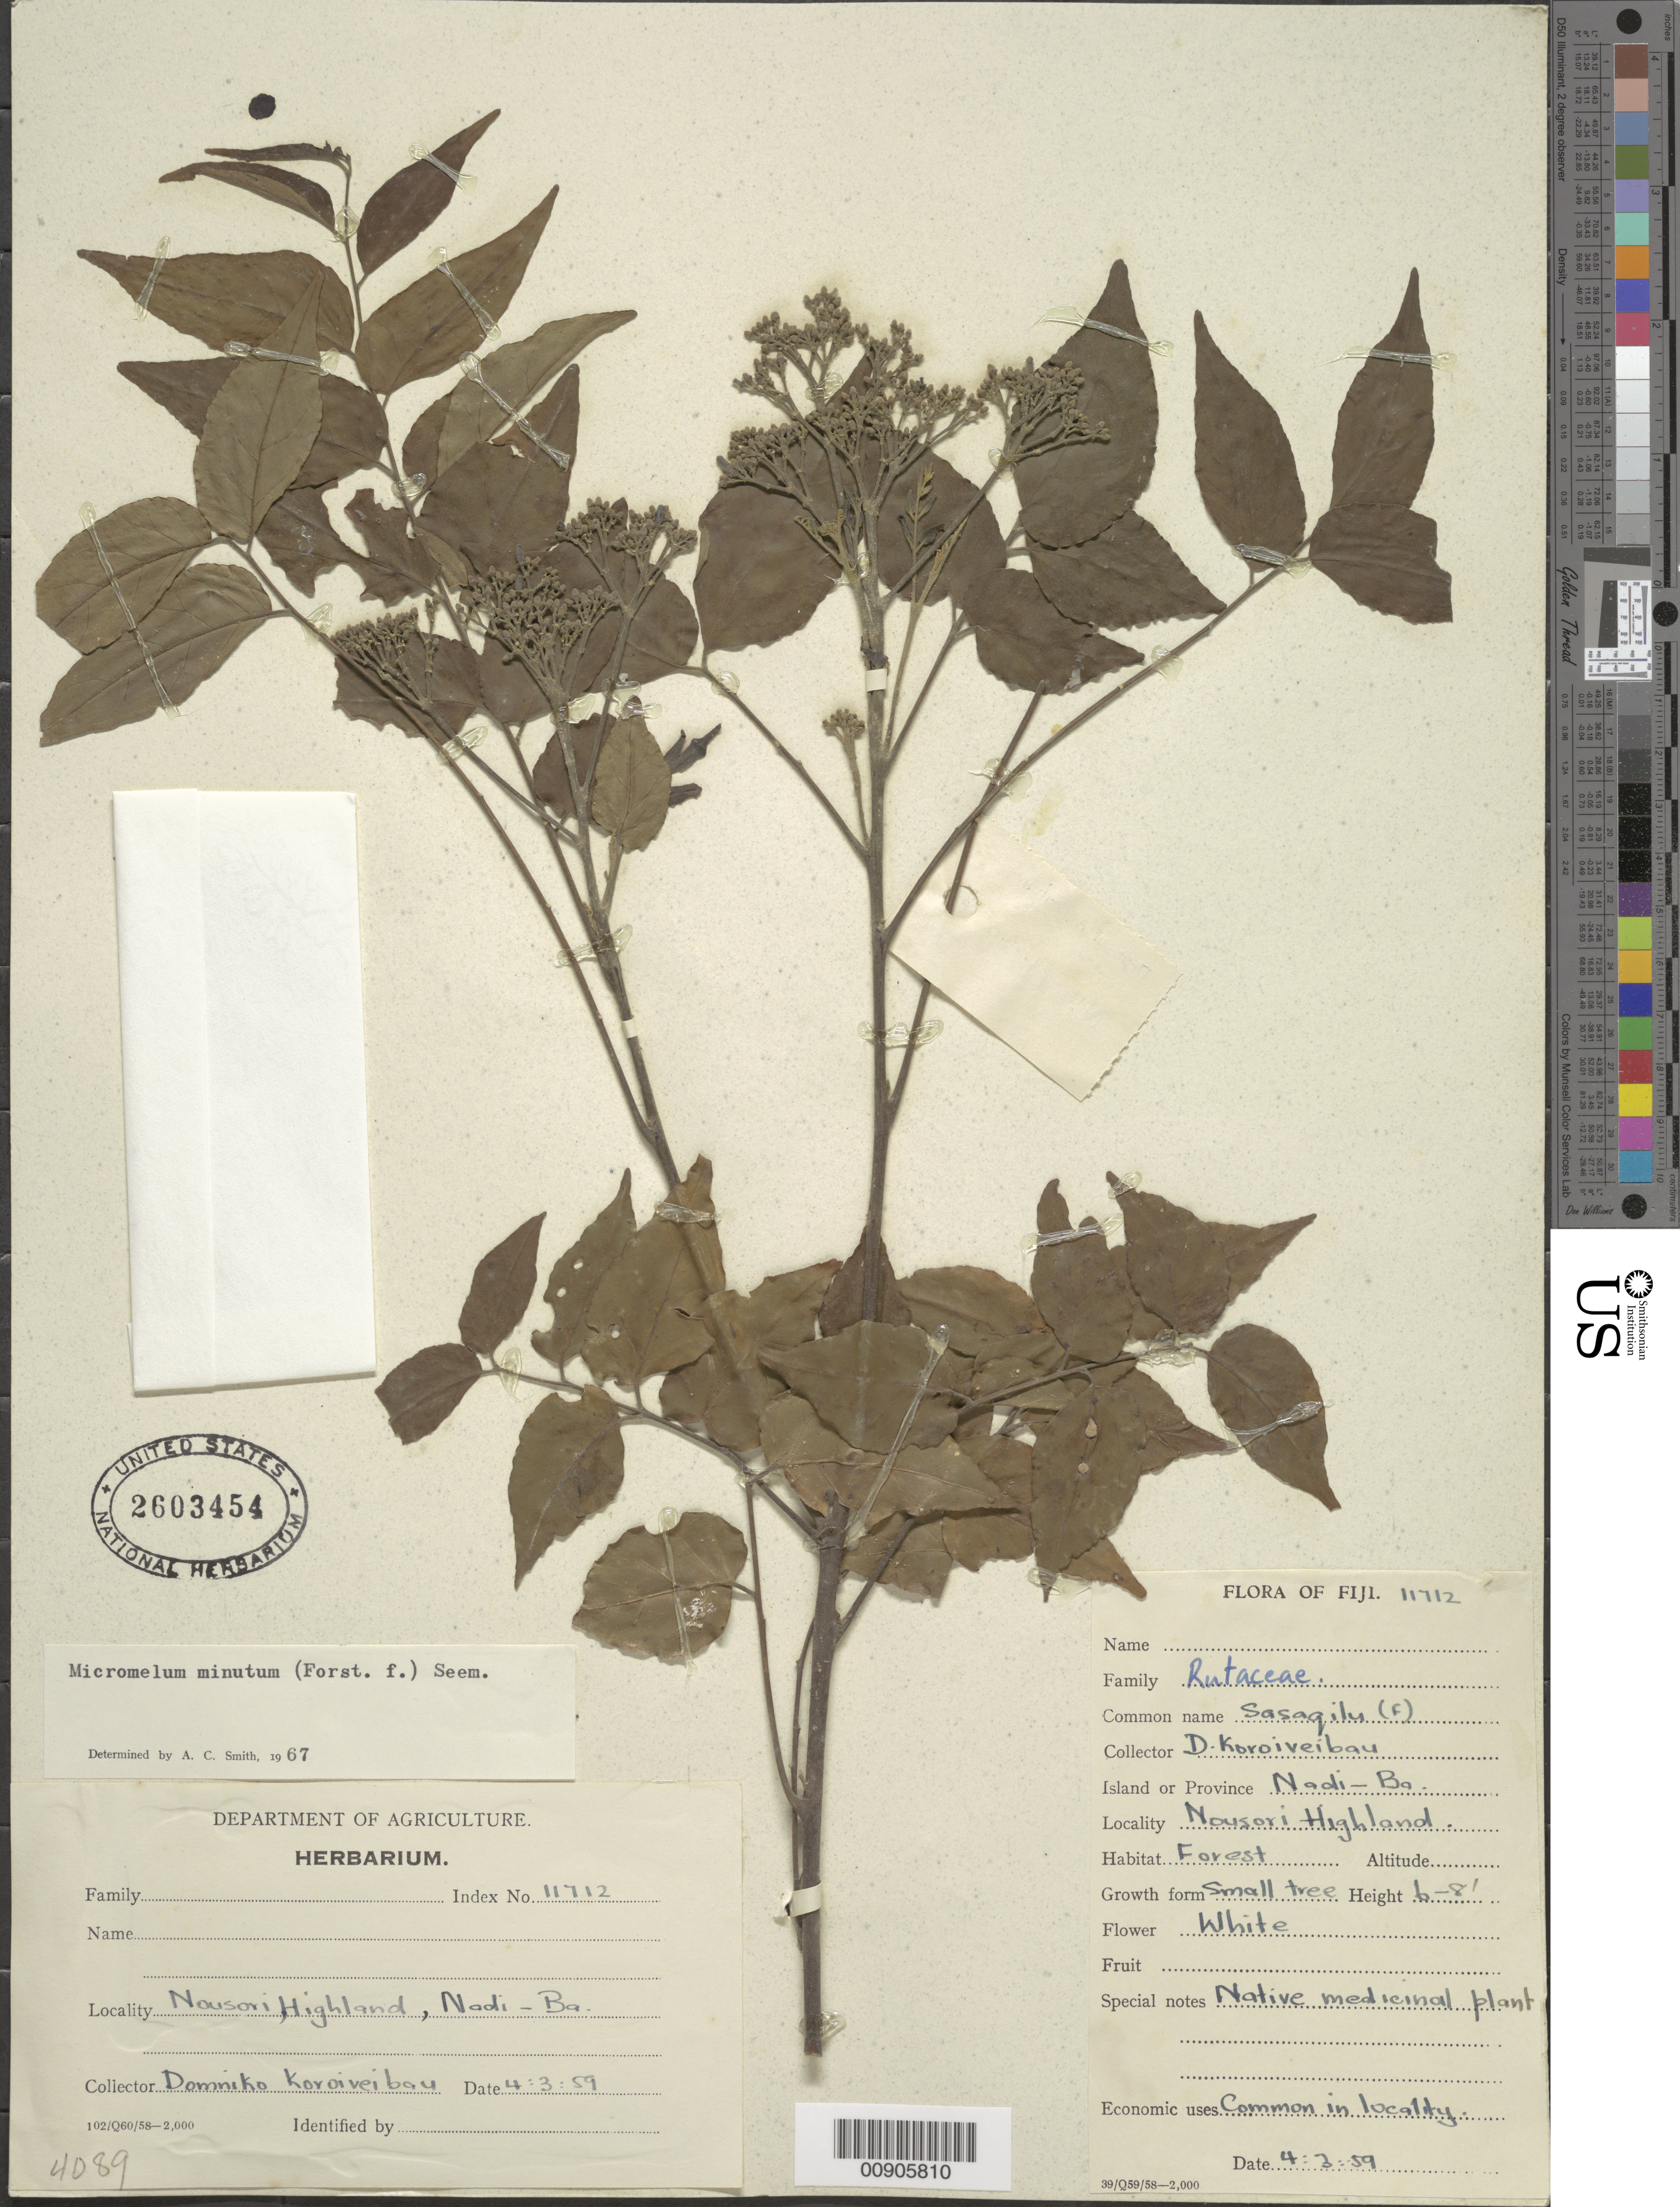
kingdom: Plantae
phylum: Tracheophyta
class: Magnoliopsida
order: Sapindales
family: Rutaceae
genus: Micromelum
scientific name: Micromelum minutum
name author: (G. Forst.) Wight & Arn.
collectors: D. Koroiveibau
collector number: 11712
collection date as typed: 04 Mar 1959 or 03 Apr 1959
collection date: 1959-03-04 or 1959-04-03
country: Fiji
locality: Nadi-Ba, Nousori highland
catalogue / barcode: US 2603454